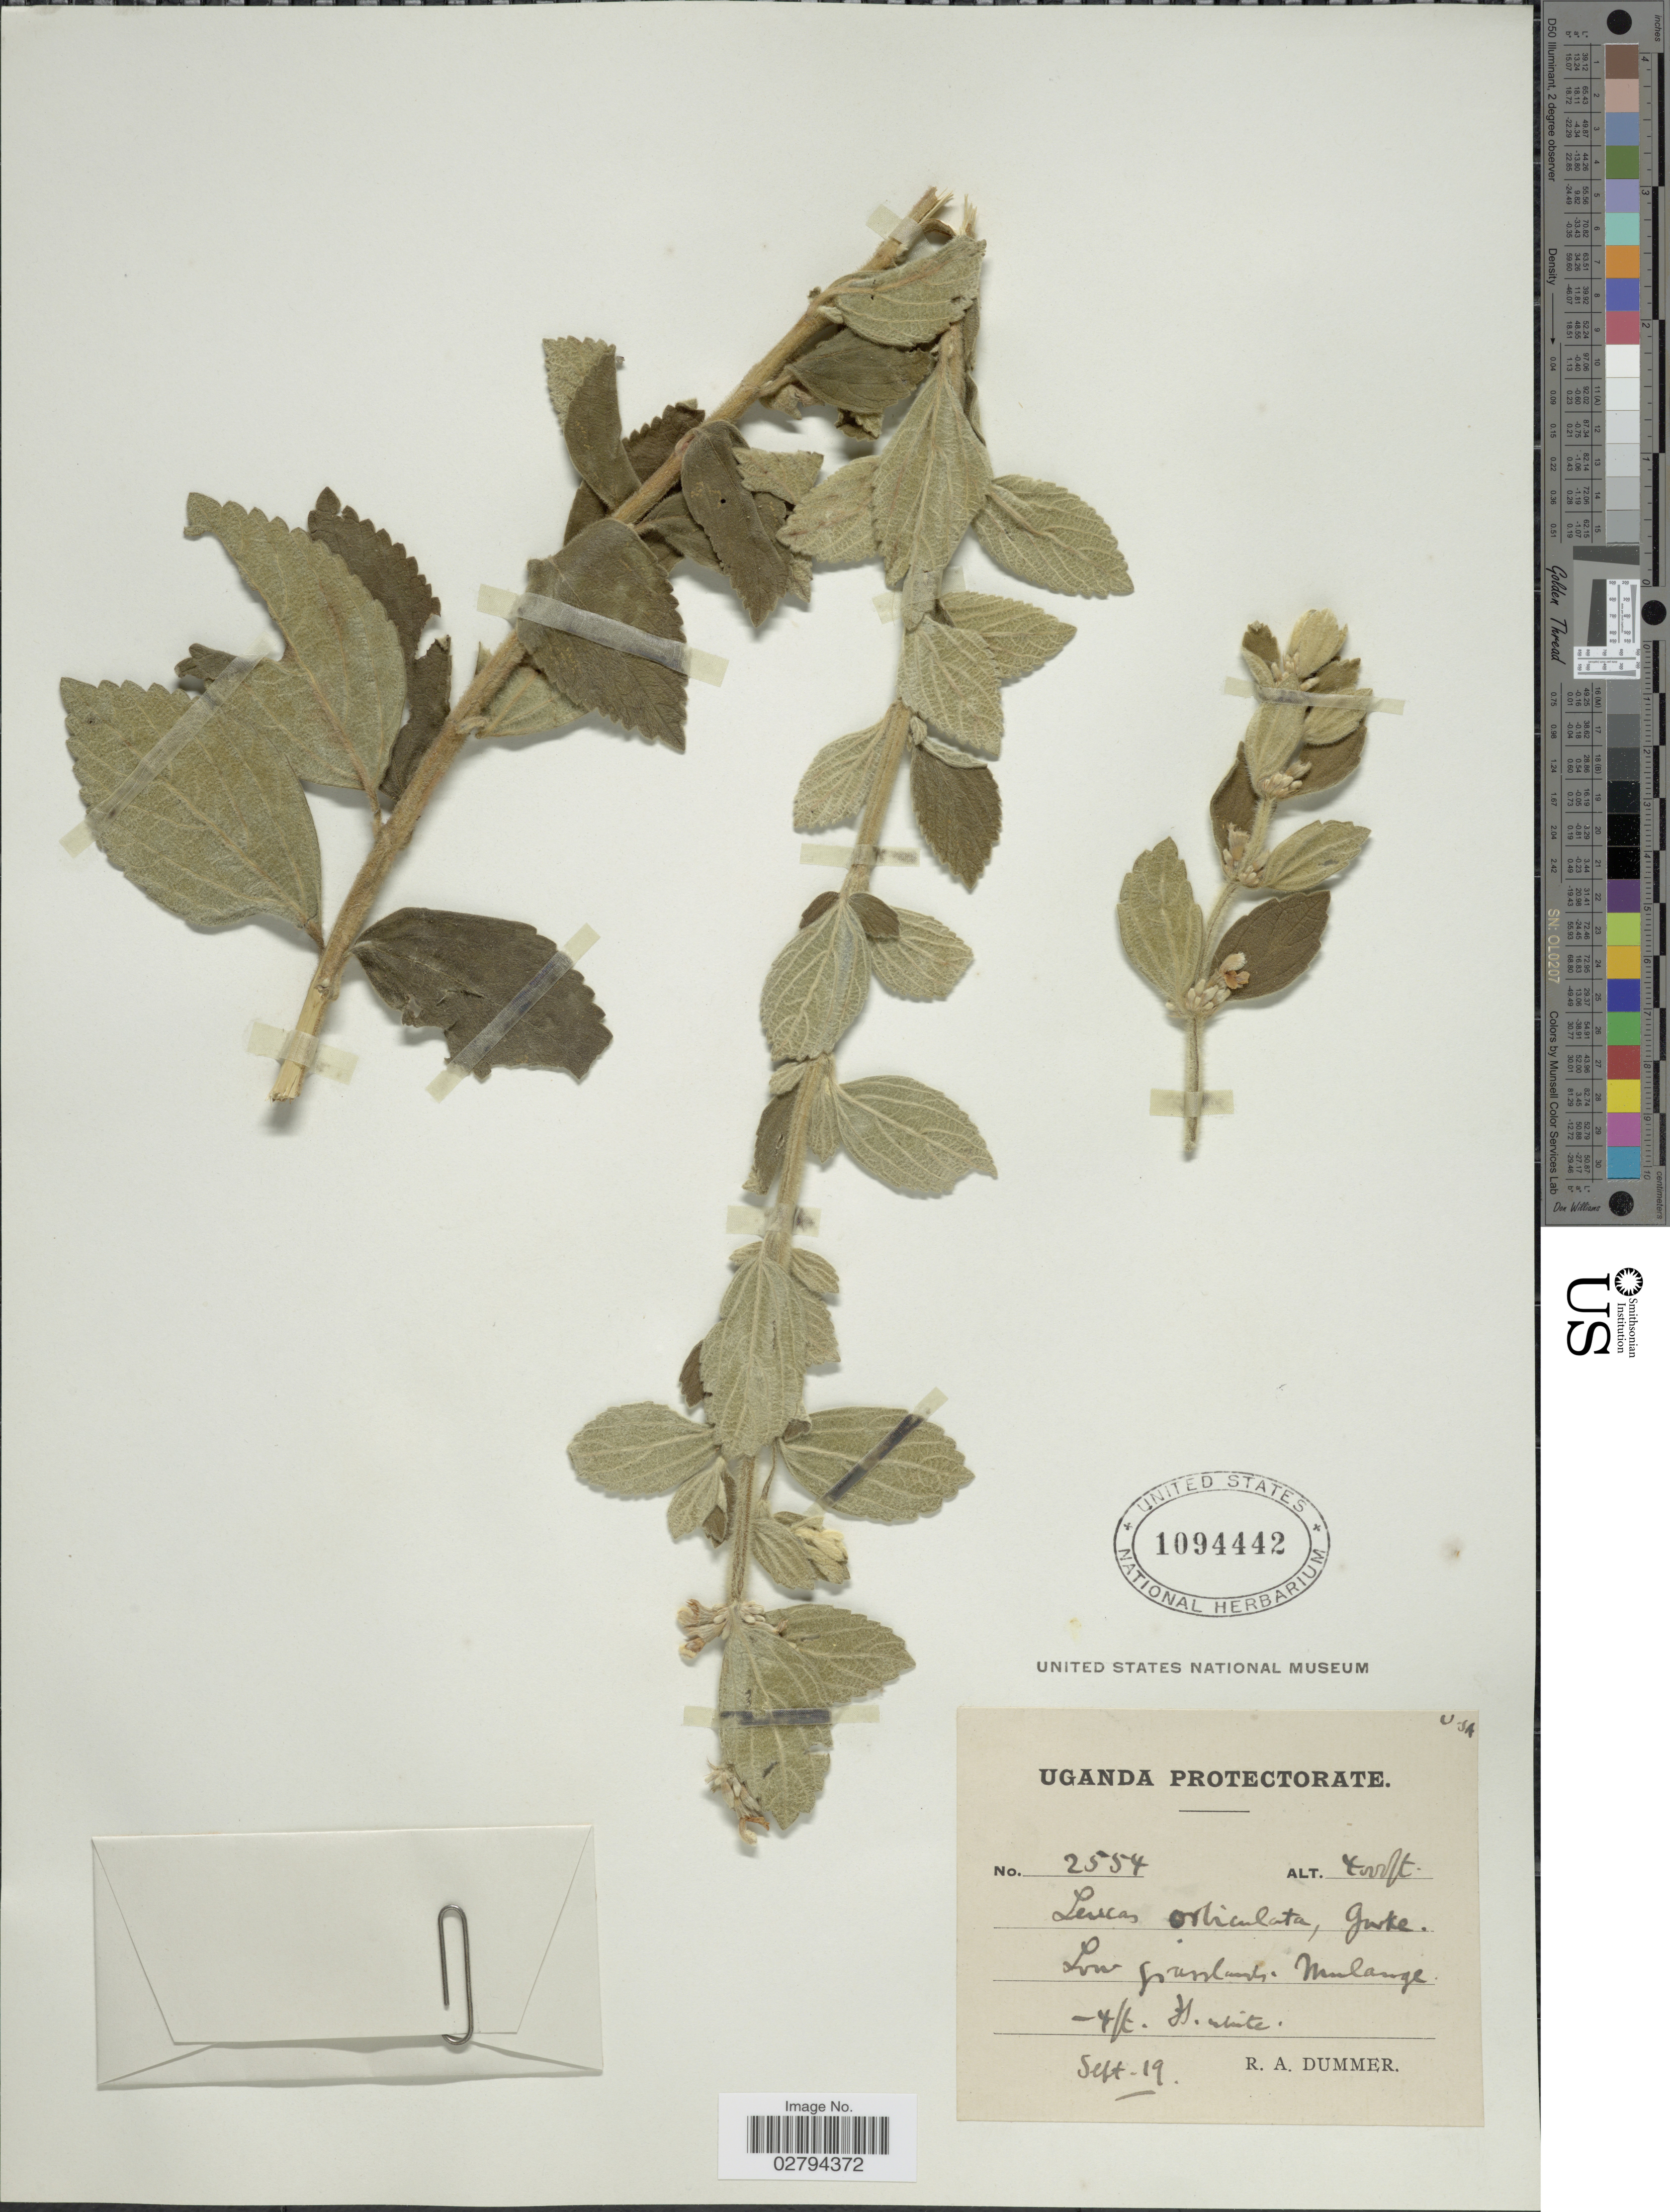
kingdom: Plantae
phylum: Tracheophyta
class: Magnoliopsida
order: Lamiales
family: Lamiaceae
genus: Leucas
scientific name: Leucas orbicularis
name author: Gürke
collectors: R. Dümmer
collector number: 2554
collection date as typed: Transcribed d/m/y: /9/19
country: Uganda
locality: Uganda Protectorate. Low grasslands. Mulange.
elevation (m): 1219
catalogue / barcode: US 1094442